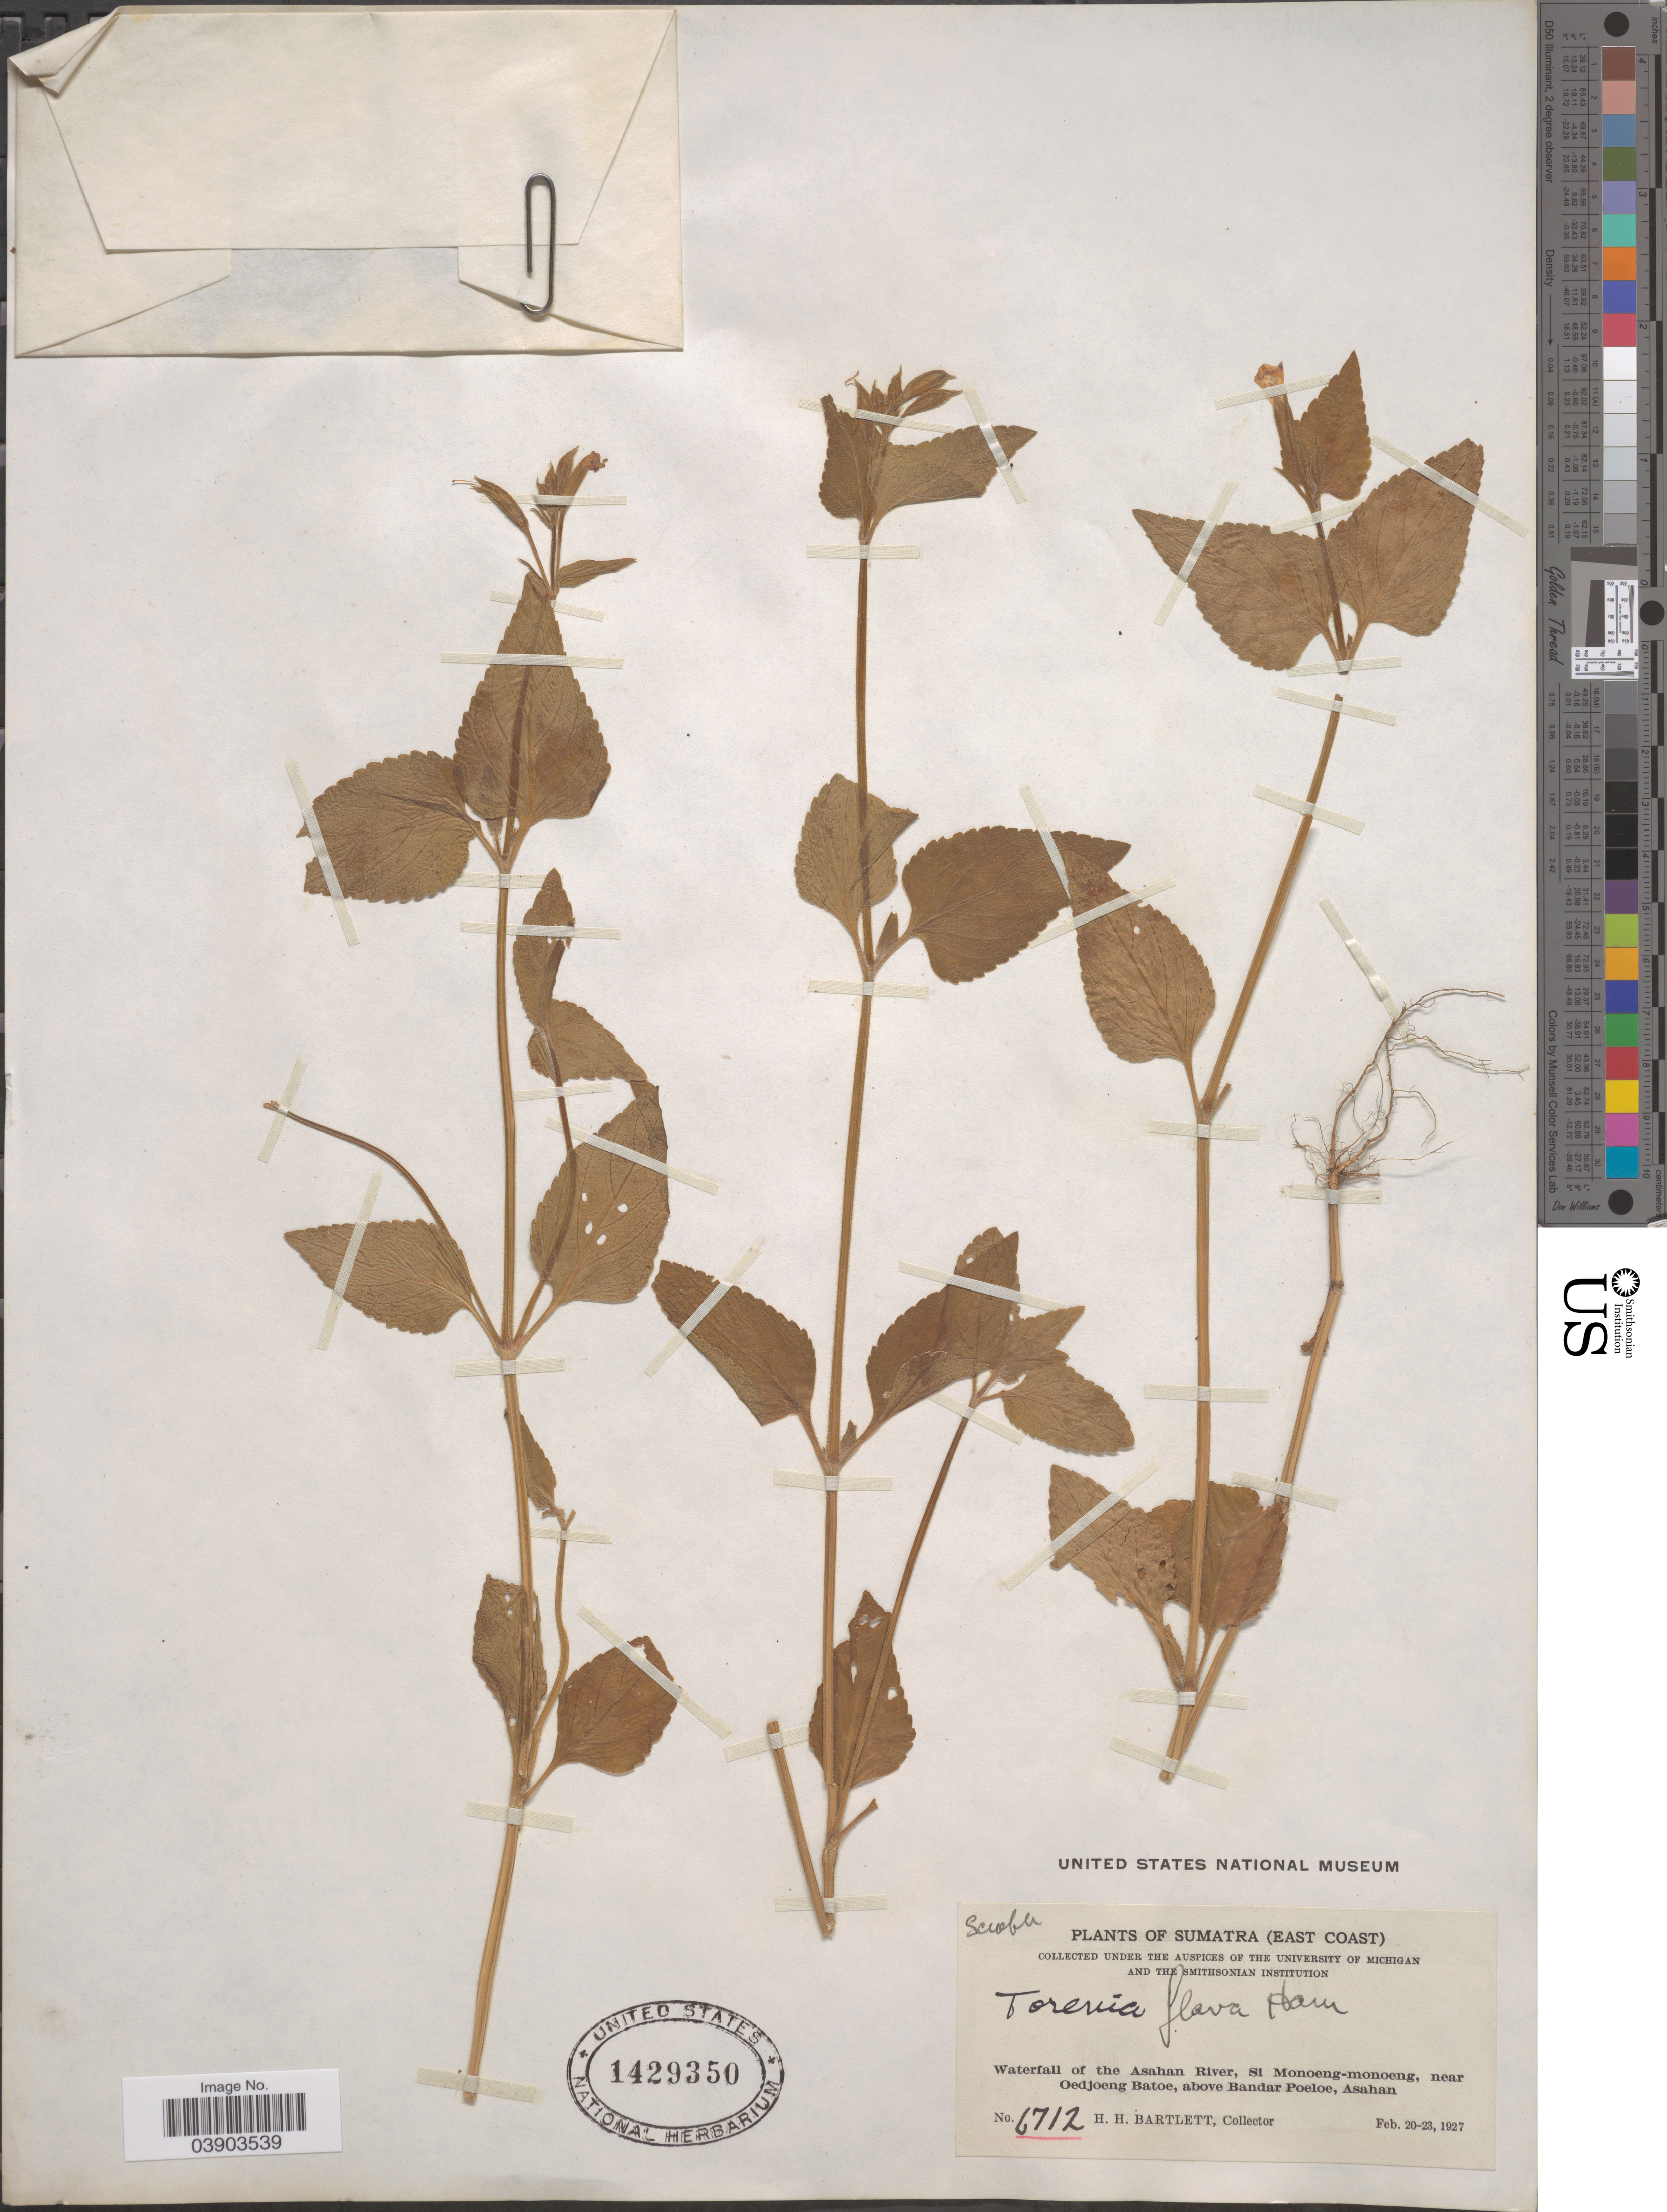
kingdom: Plantae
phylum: Tracheophyta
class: Magnoliopsida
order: Lamiales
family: Linderniaceae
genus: Torenia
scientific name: Torenia flava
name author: Ham.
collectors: H. H. Bartlett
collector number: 6712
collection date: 1927-02-20/1927-02-23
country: Indonesia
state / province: Sumatra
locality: East Coast. Waterfall of the Asahan River, Si Monoeng-monoeng, near Oedjoeng Batoe, above Bandar Poeloe, Asahan.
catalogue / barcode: US 1429350